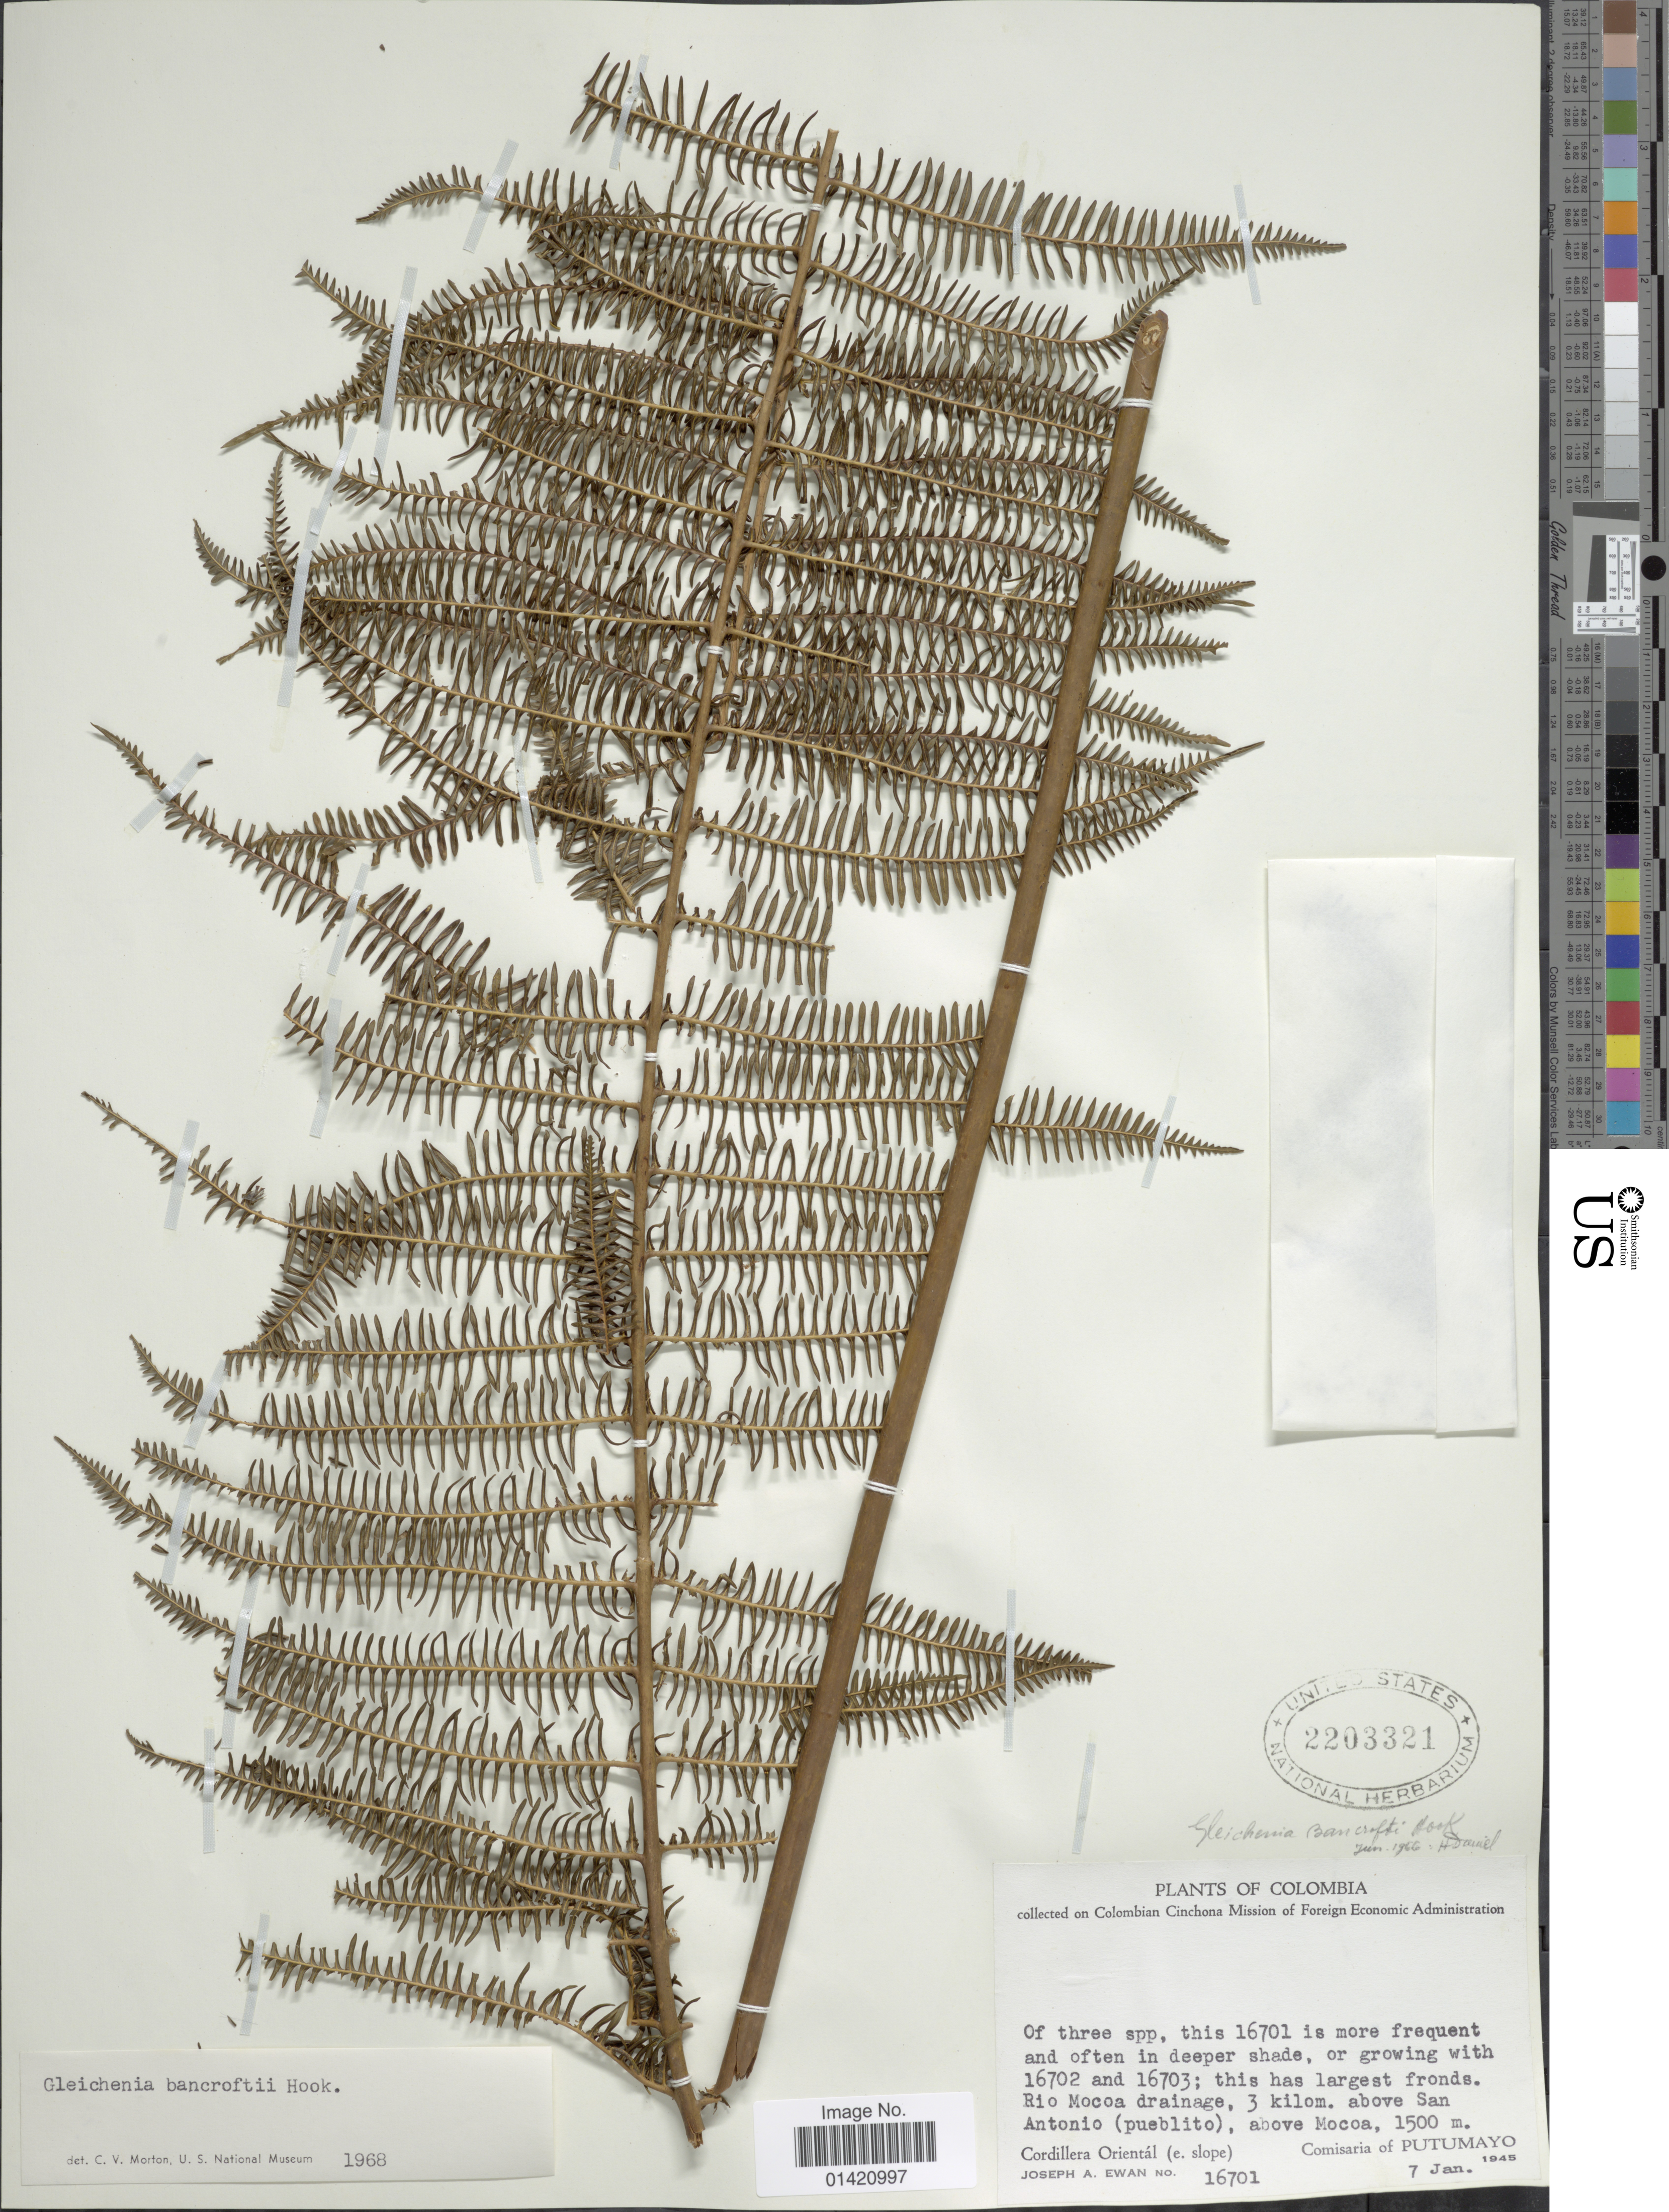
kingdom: Plantae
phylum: Tracheophyta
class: Polypodiopsida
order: Gleicheniales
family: Gleicheniaceae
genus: Diplopterygium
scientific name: Diplopterygium bancroftii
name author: (Hook.) A.R. Sm.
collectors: J. A. Ewan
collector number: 16701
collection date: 1945-01-07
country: Colombia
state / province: Putumayo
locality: Rio Mocoa drainage, 3 kilom. above San Antonio (pueblito), above Mocoa. Cordillera Oriental (e. slope). Comisaria of Putumayo.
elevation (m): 1500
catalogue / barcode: US 2203321